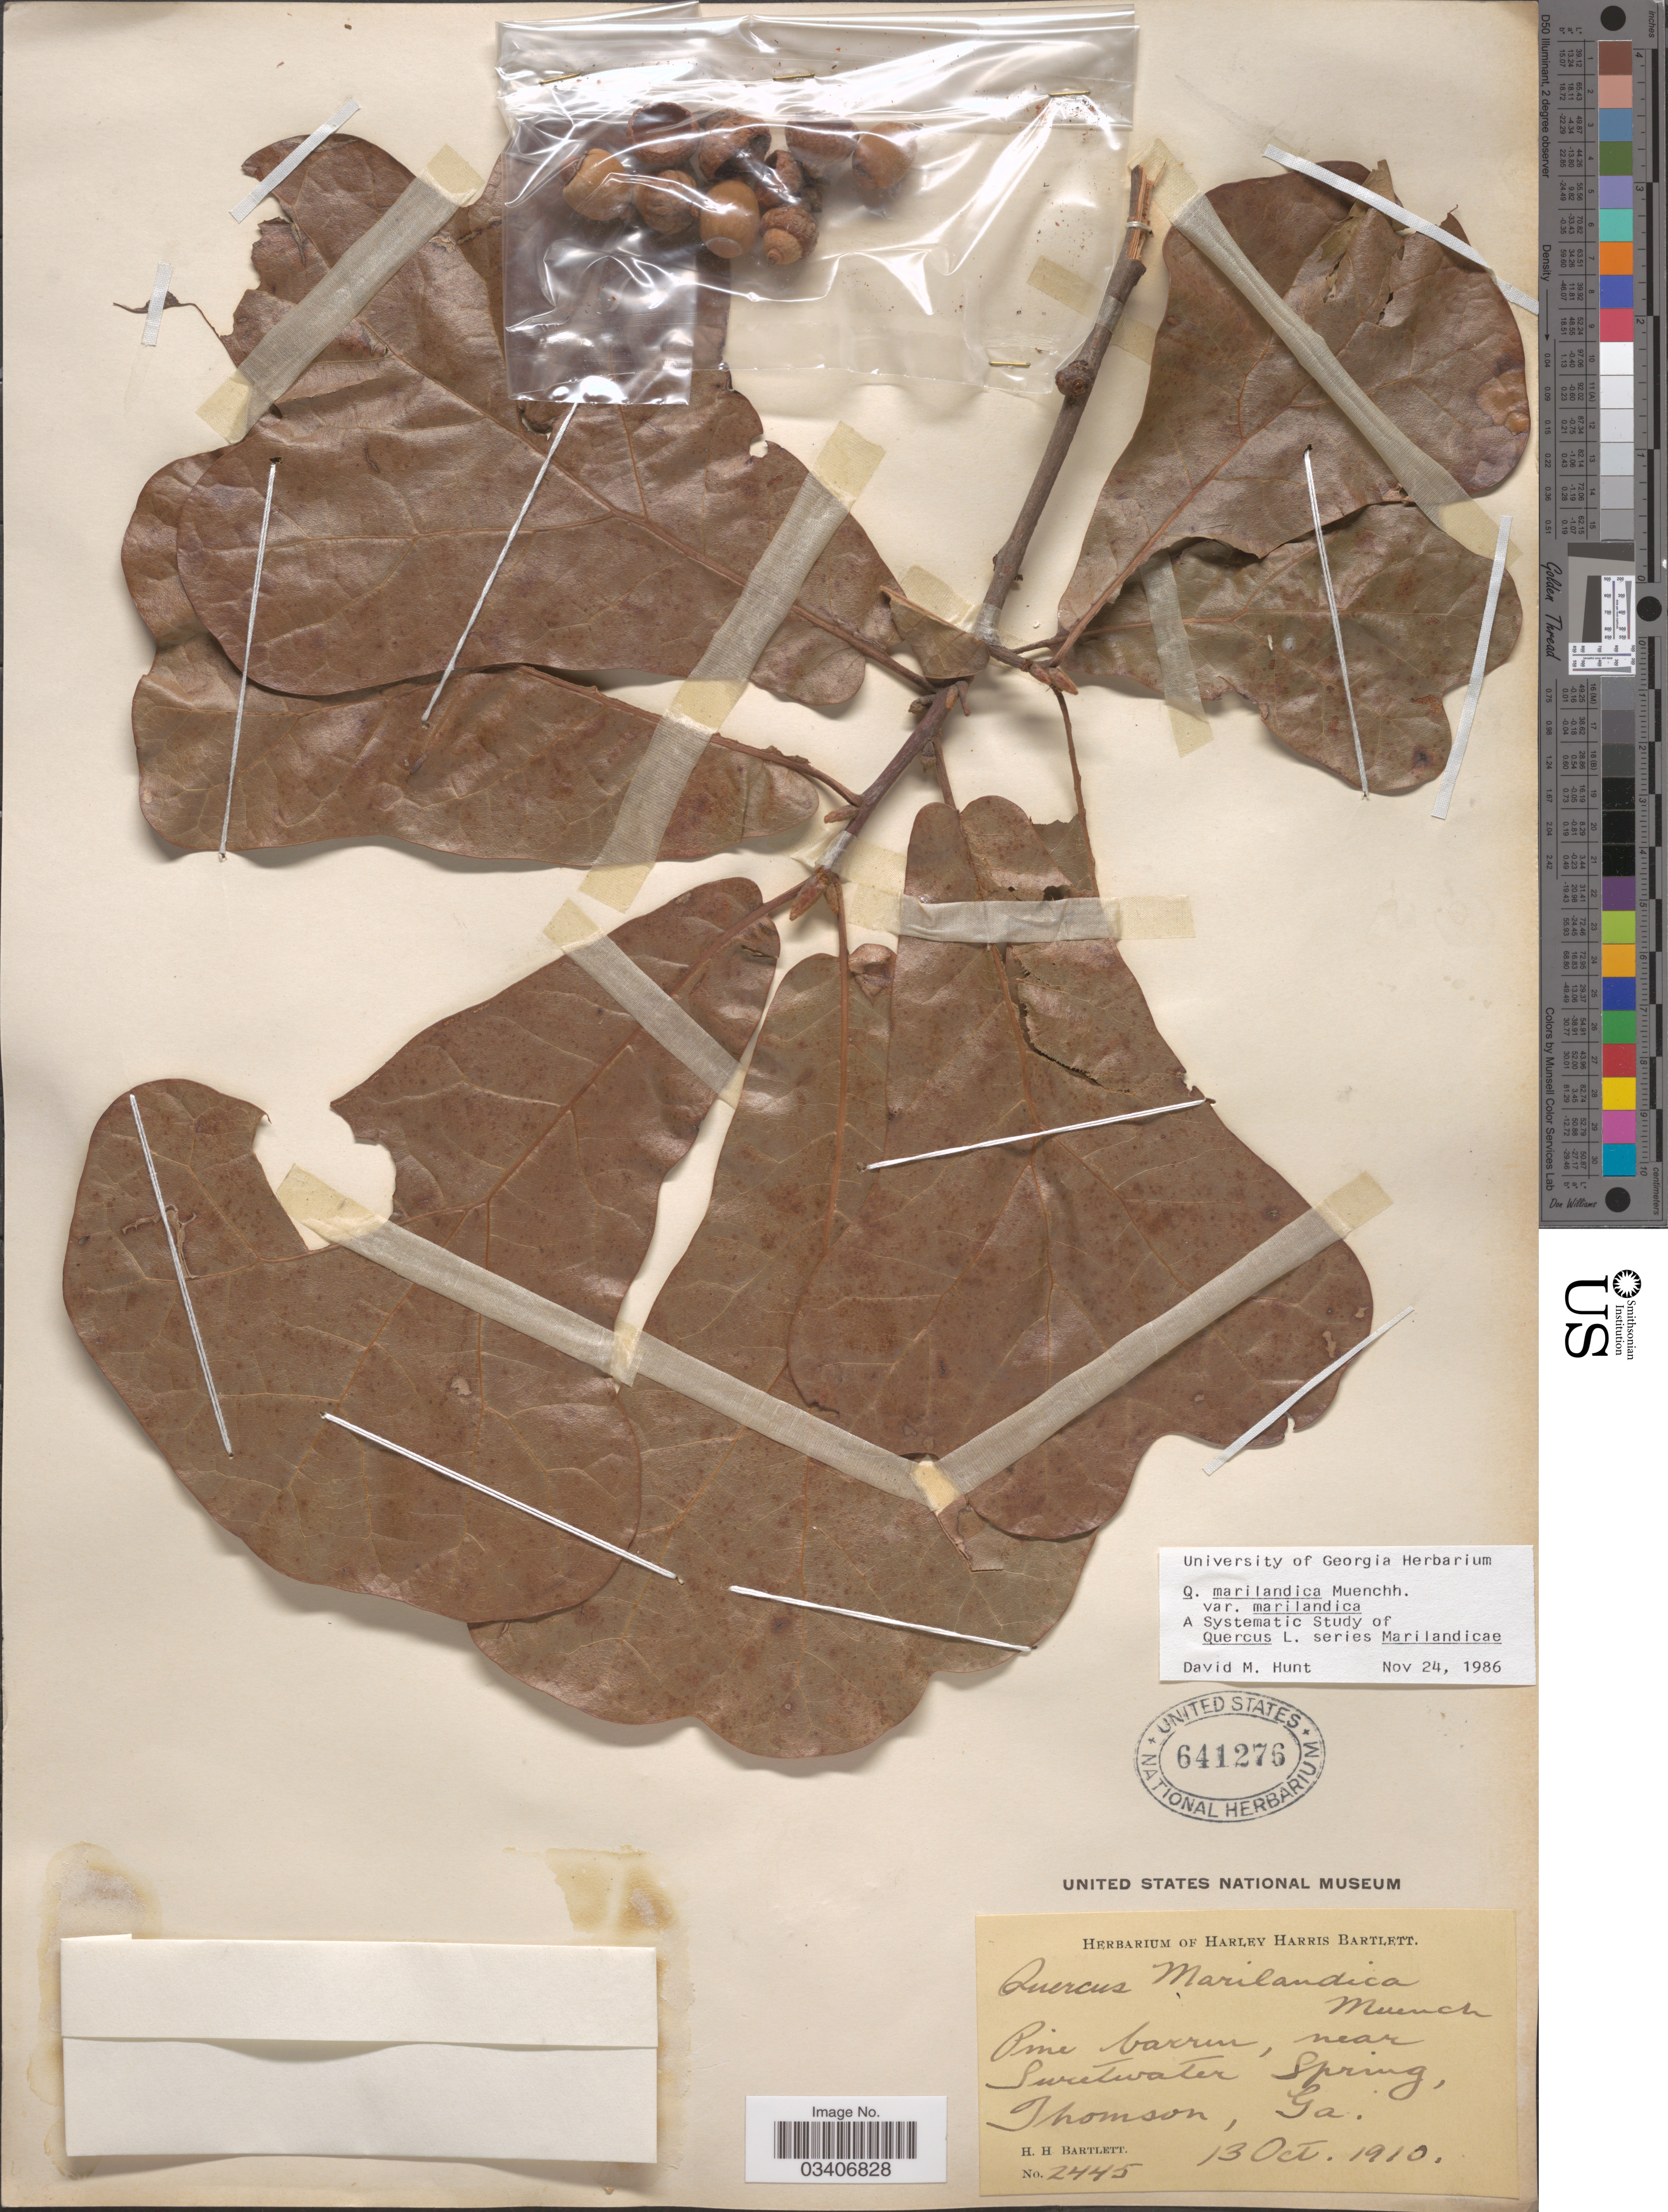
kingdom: Plantae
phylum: Tracheophyta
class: Magnoliopsida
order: Fagales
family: Fagaceae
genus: Quercus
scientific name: Quercus marilandica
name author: (L.) Münchh.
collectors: H. H. Bartlett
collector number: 2445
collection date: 1910-10-13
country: United States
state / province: Georgia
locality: Near Sweetwater Spring, Thomson.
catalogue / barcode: US 641276